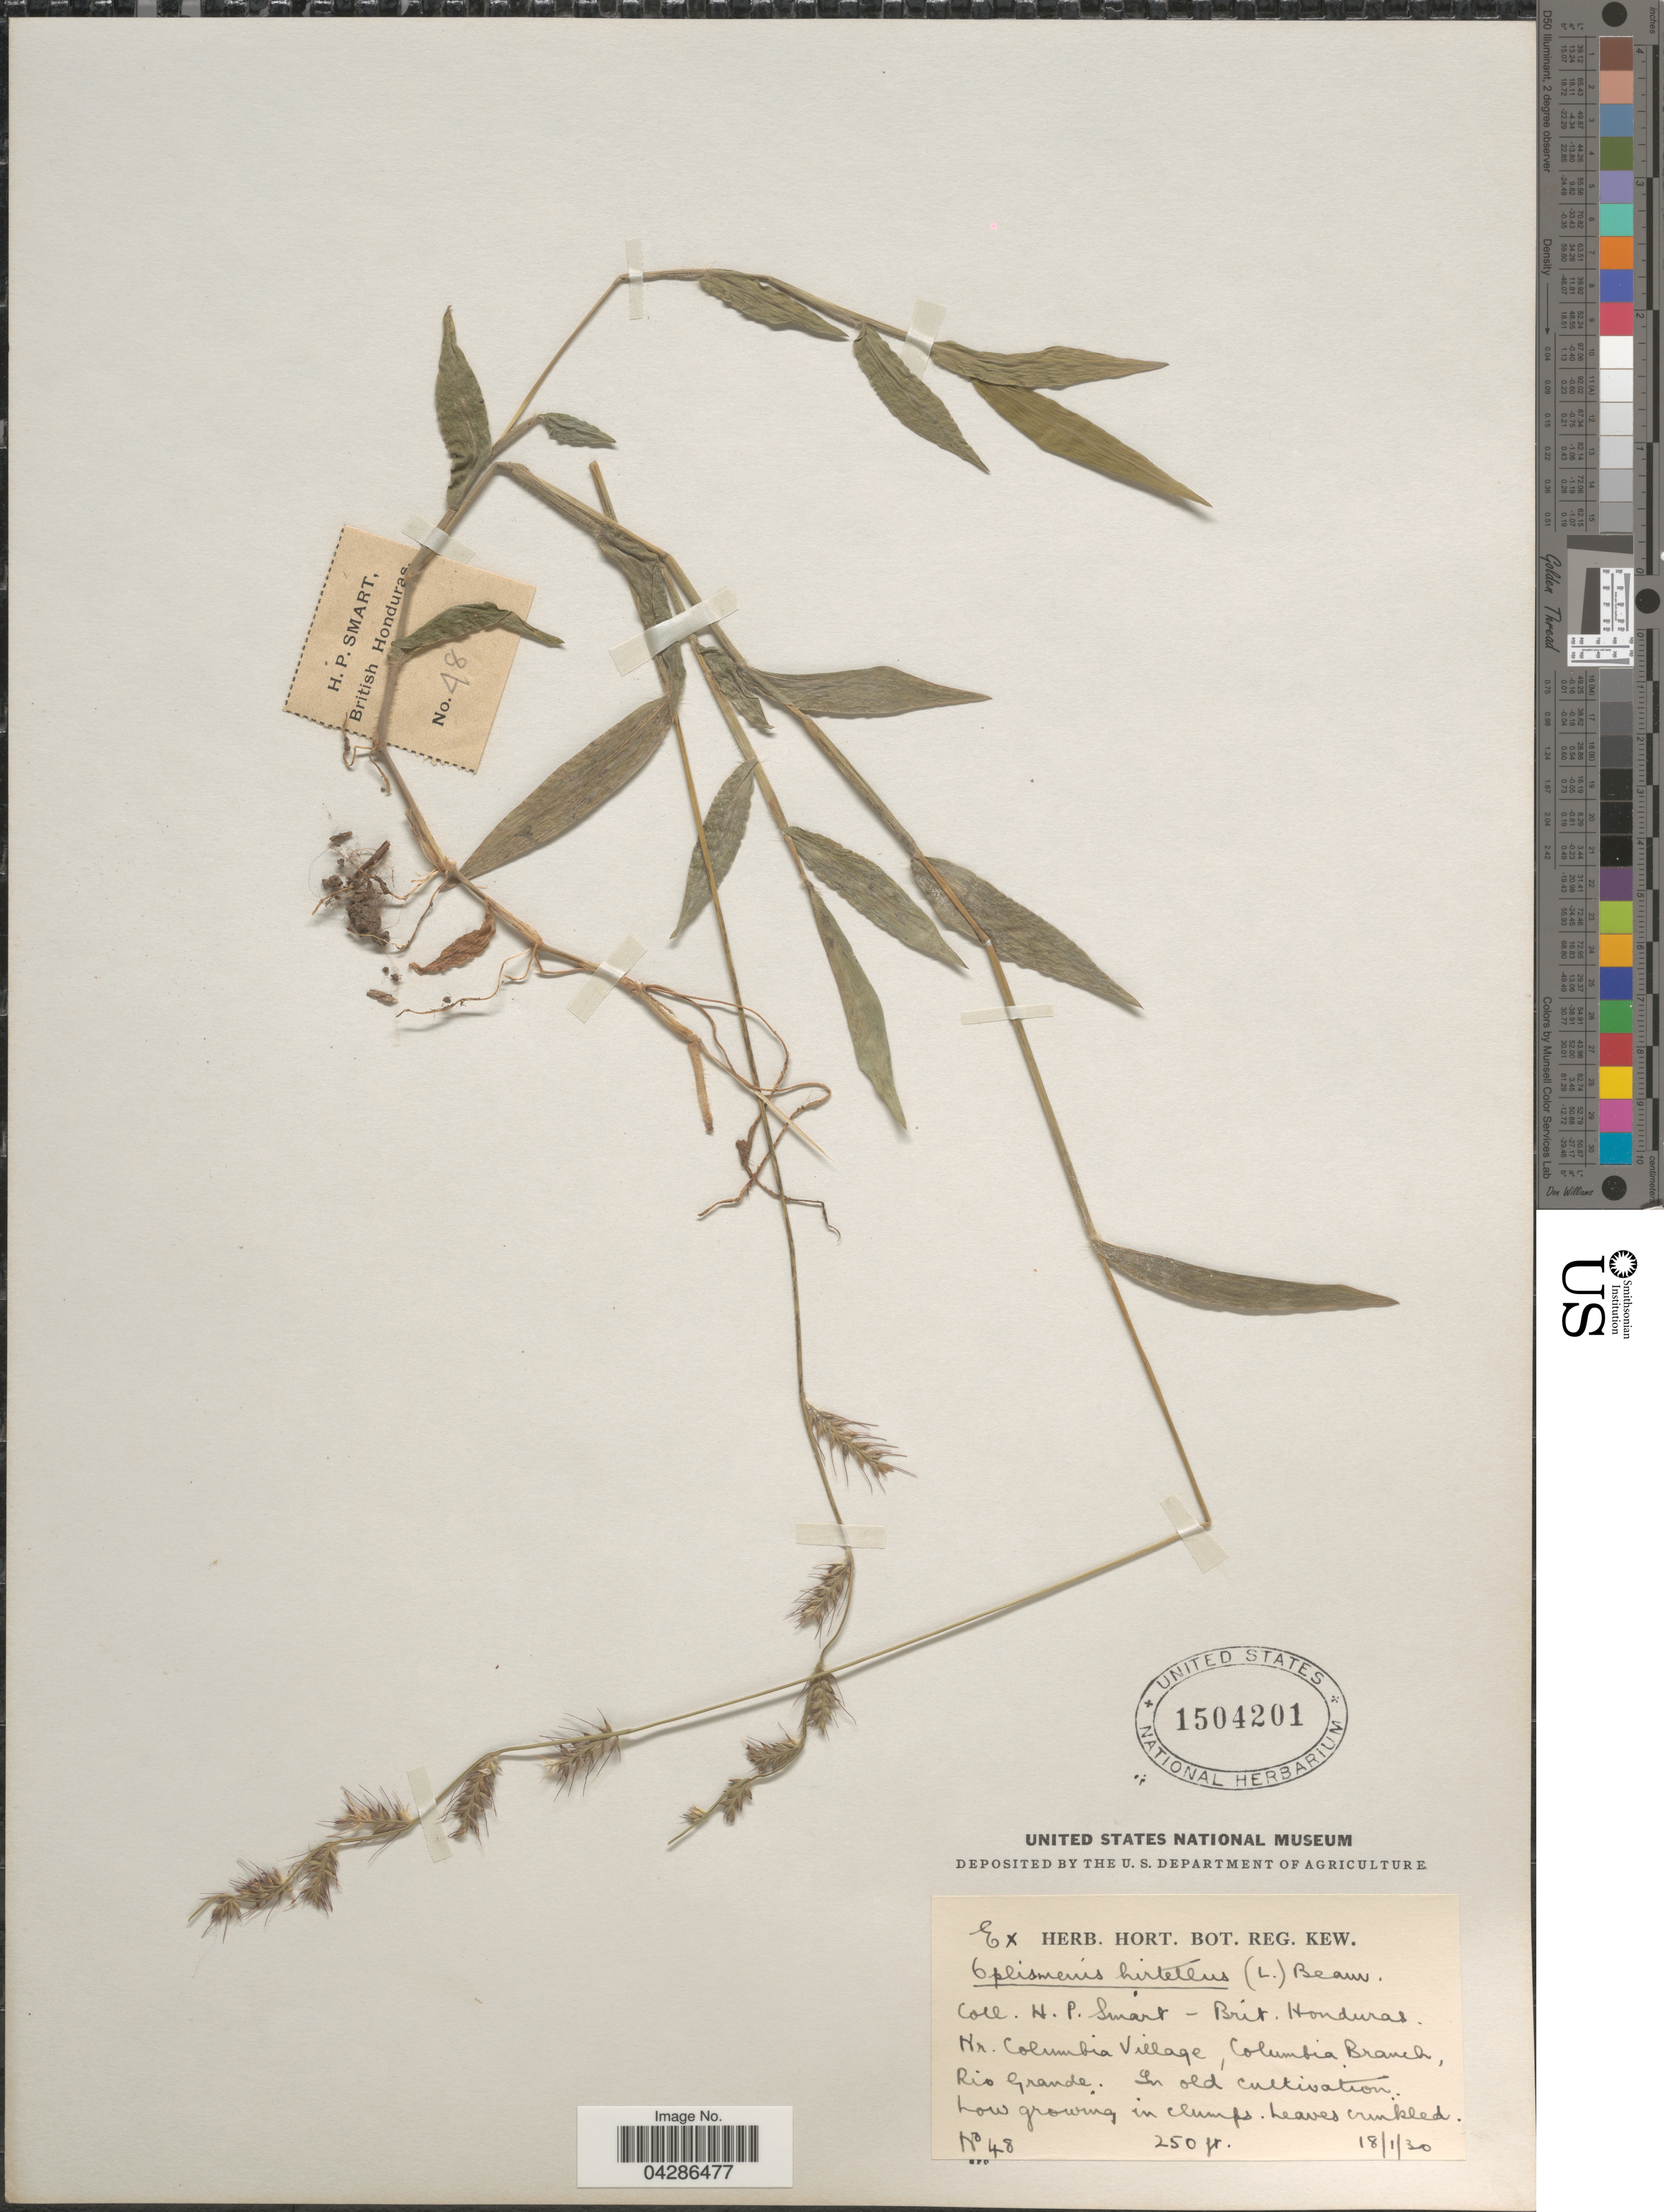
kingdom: Plantae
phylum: Tracheophyta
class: Liliopsida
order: Poales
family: Poaceae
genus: Oplismenus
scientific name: Oplismenus hirtellus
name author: (L.) P. Beauv.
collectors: H. Smart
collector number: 48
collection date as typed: Transcribed d/m/y: 18/1/30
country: Belize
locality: Brit. Honduras. Nr. Columbia Village, Columbia Branch, Rio Grande. In old cultivation,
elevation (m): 76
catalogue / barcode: US 1504201